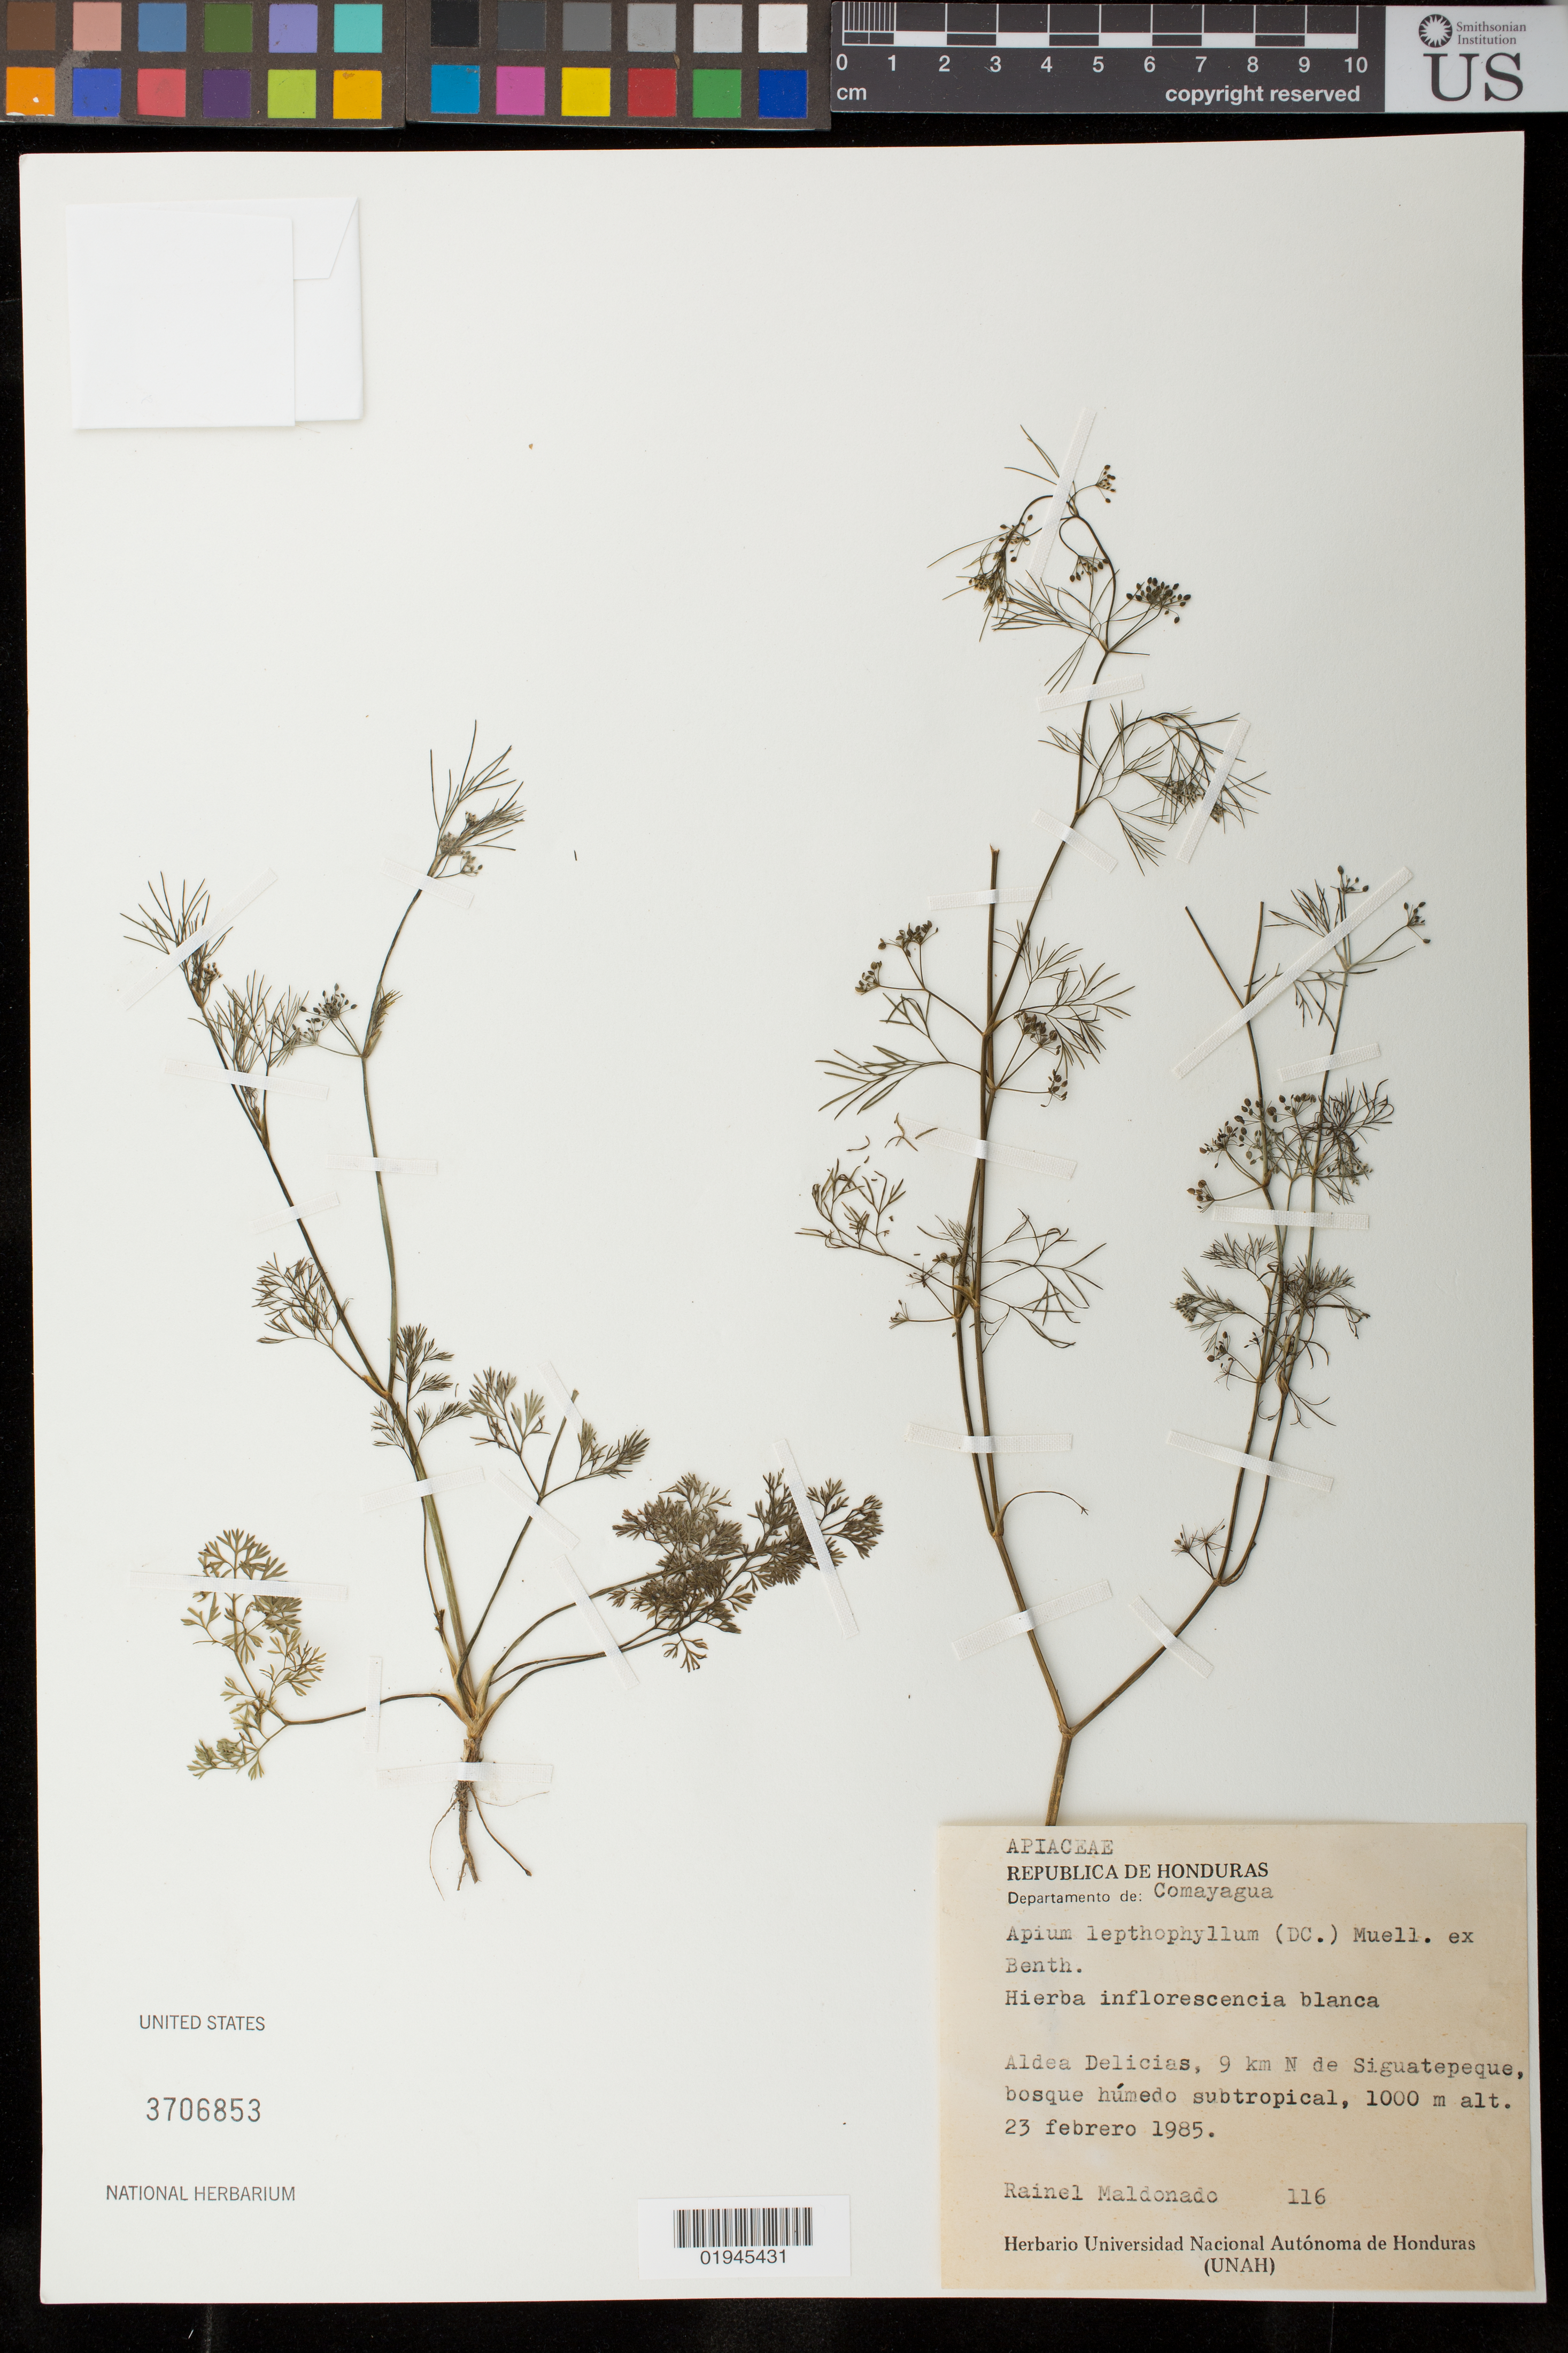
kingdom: Plantae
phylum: Tracheophyta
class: Magnoliopsida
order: Apiales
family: Apiaceae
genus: Cyclospermum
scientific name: Cyclospermum leptophyllum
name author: (Pers.) Sprague ex Britton & P. Wilson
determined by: Strong, Mark T., (BOT), Smithsonian Institution - National Museum of Natural History (UNITED STATES)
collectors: R. Maldonado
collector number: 116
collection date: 1985-02-23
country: Honduras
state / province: Comayagua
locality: Honduras. Departamento de: Comayagua. Aldea Delicias, 9 km N de Siguatepeque bosque humedo subtropical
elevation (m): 1000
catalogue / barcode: US 3706853